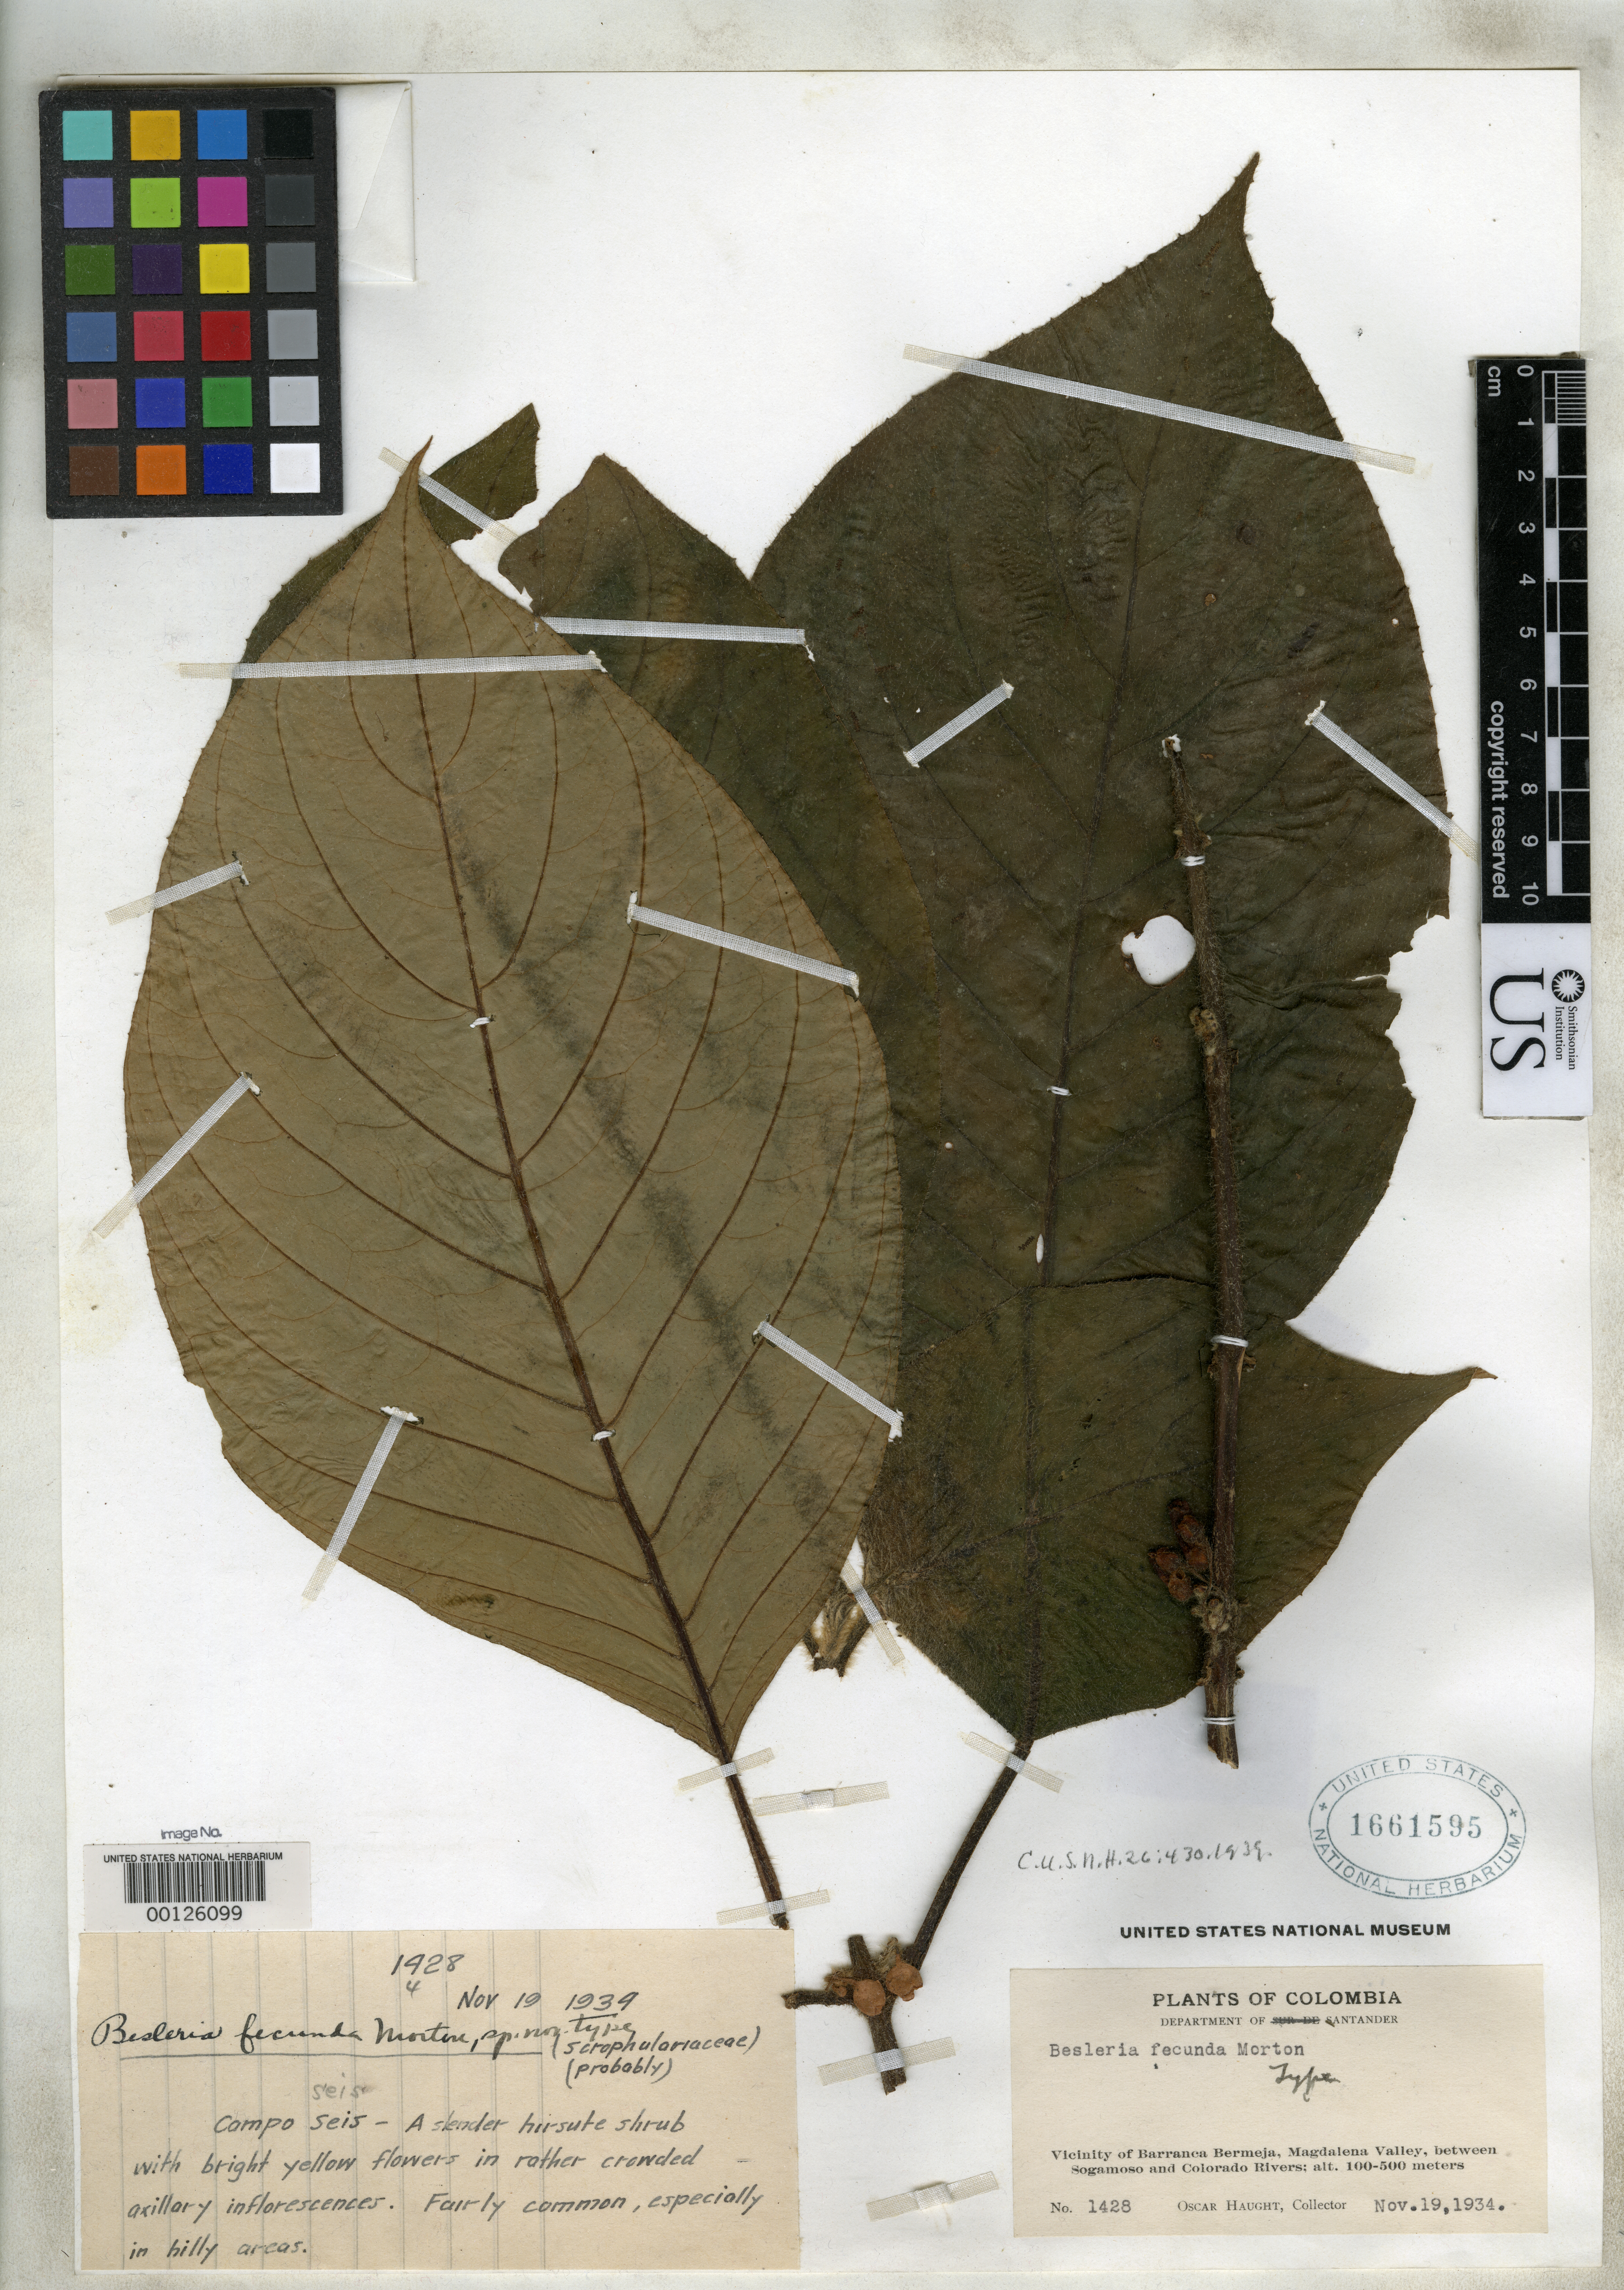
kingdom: Plantae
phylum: Tracheophyta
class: Magnoliopsida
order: Lamiales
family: Gesneriaceae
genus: Besleria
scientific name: Besleria fecunda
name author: C.V. Morton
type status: Holotype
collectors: O. L. Haught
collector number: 1428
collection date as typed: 19 Nov 1934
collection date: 1934-11-19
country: Colombia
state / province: Santander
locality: Vicinity of Barrancabermeja, Magdalena Valley, between Sogamoso & Colorado Rivers.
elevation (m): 100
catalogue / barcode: US 1661595